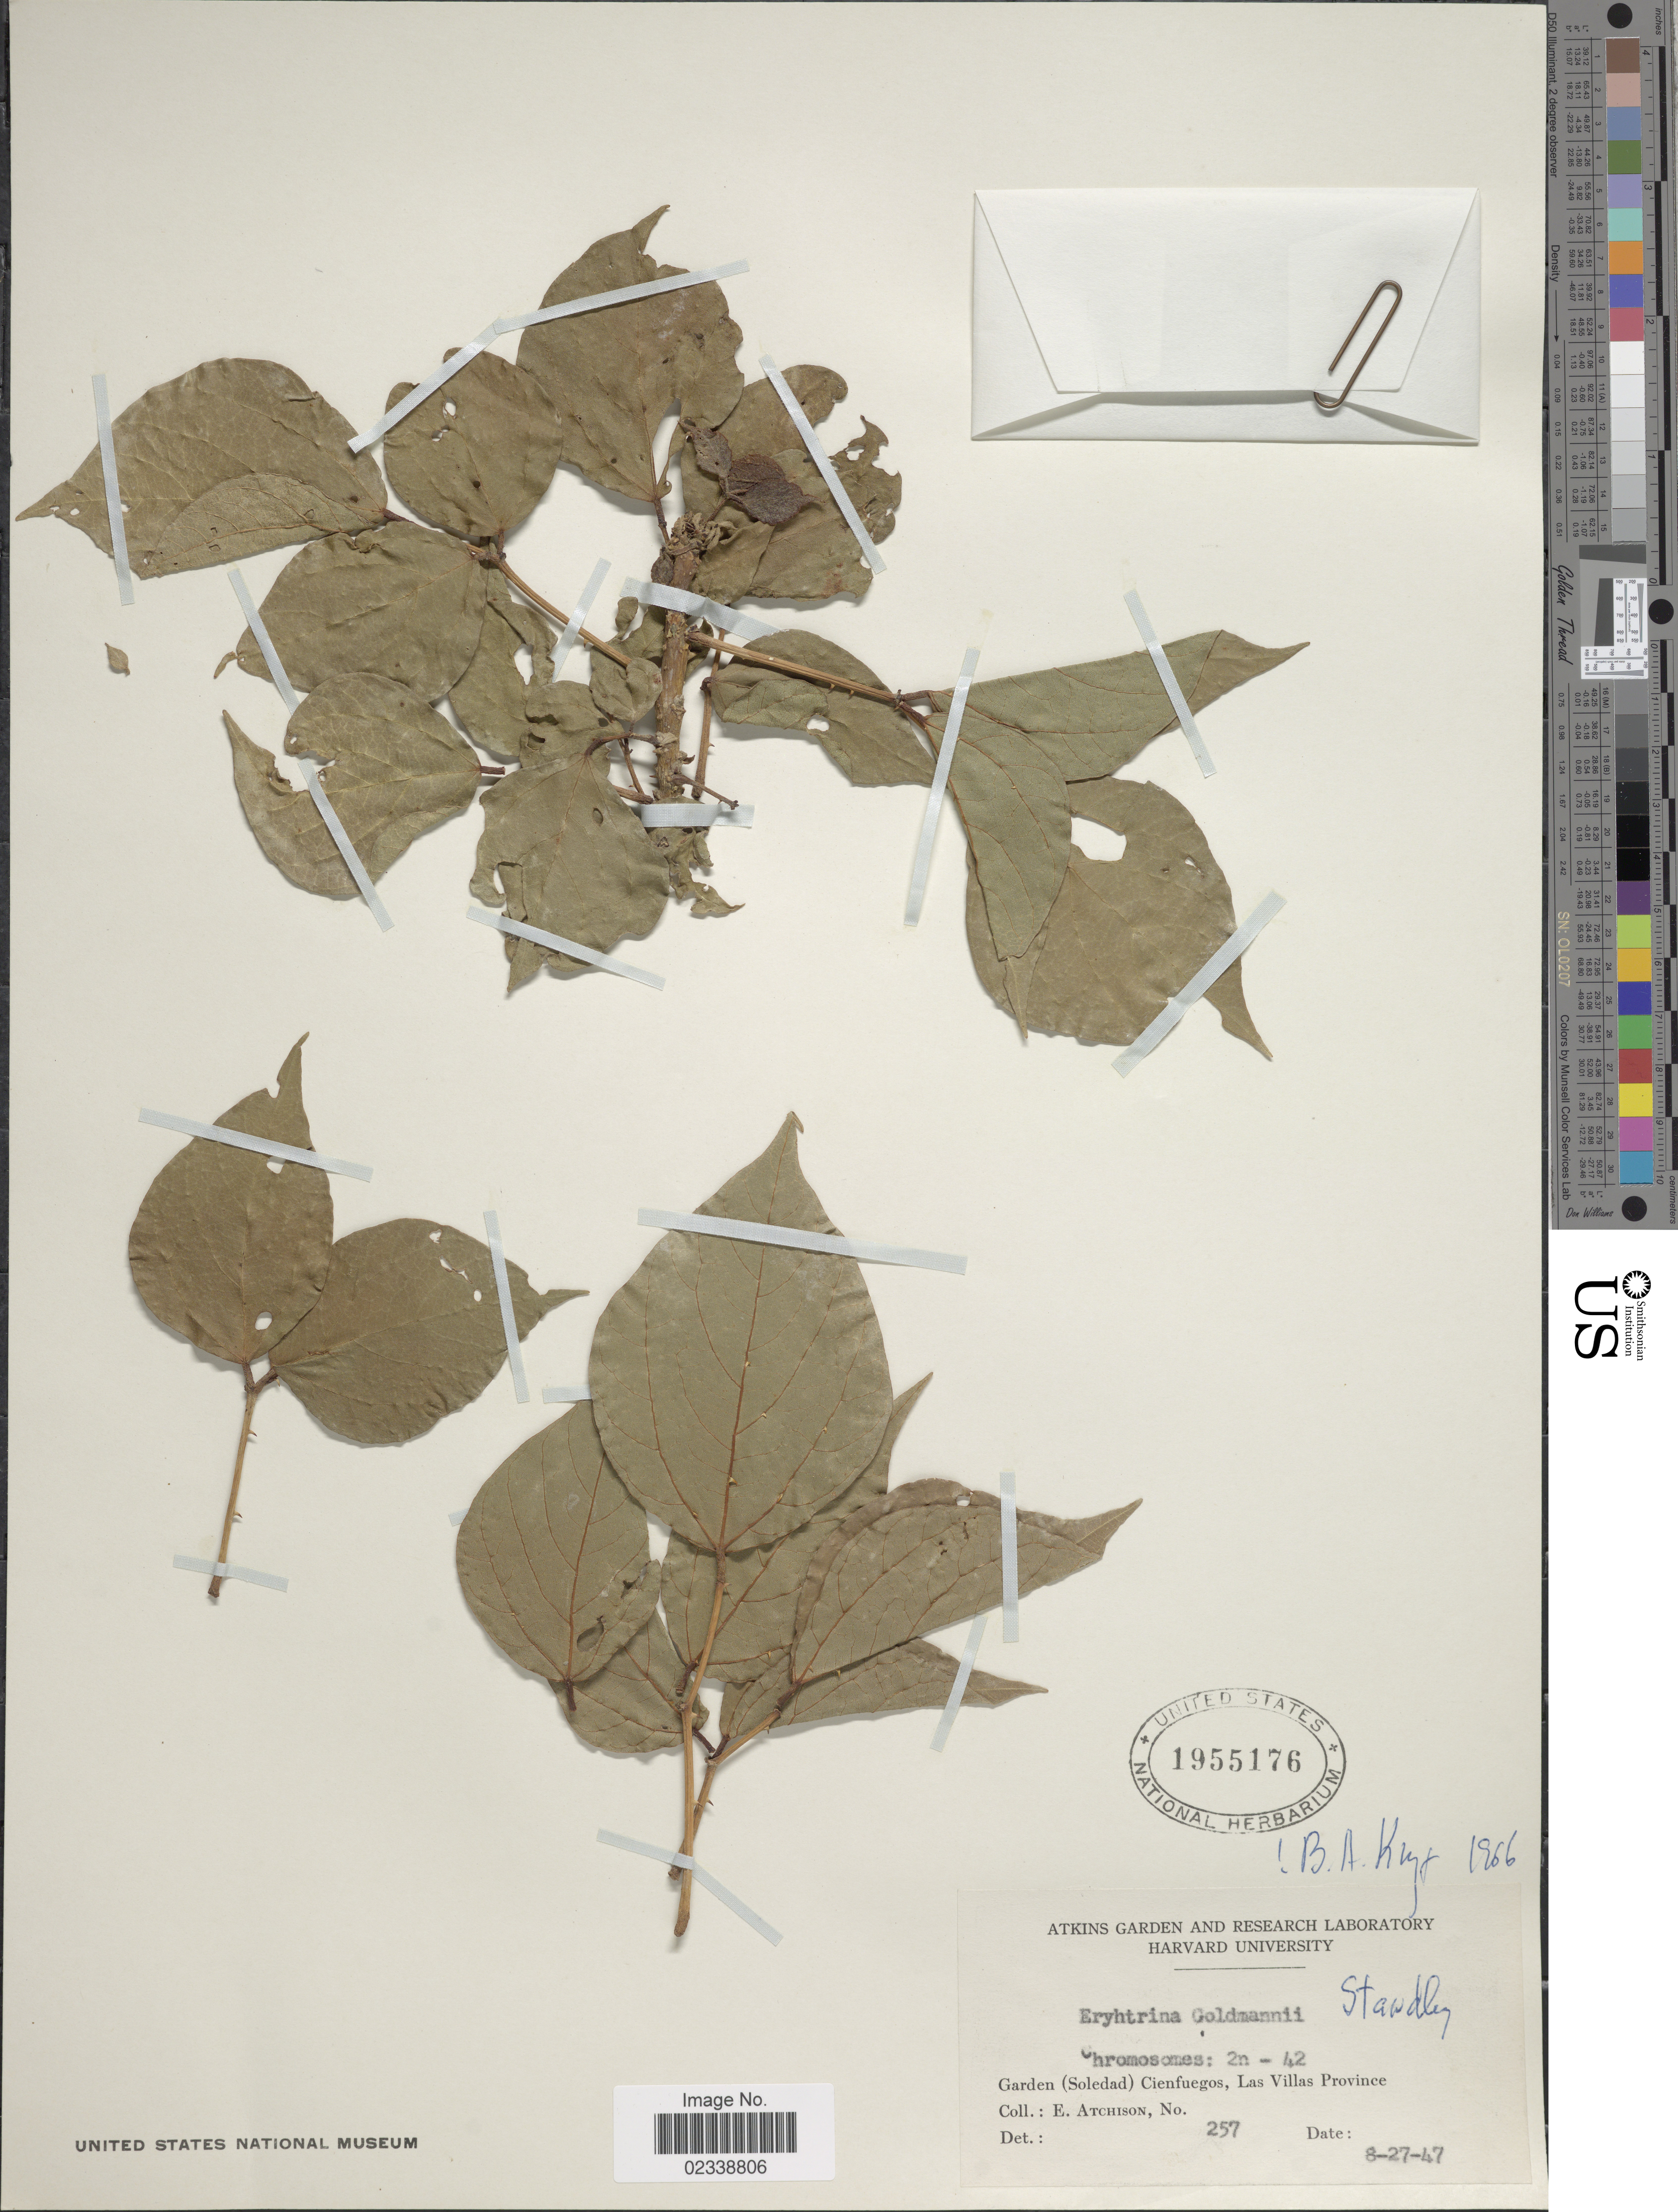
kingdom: Plantae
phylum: Tracheophyta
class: Magnoliopsida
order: Fabales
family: Fabaceae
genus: Erythrina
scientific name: Erythrina goldmanii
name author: Standl.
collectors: E. Atchison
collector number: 257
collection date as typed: Transcribed d/m/y: 27/8/47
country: Cuba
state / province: Las Villas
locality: Garden (Soledad) Cienfuegos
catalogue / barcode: US 1955176